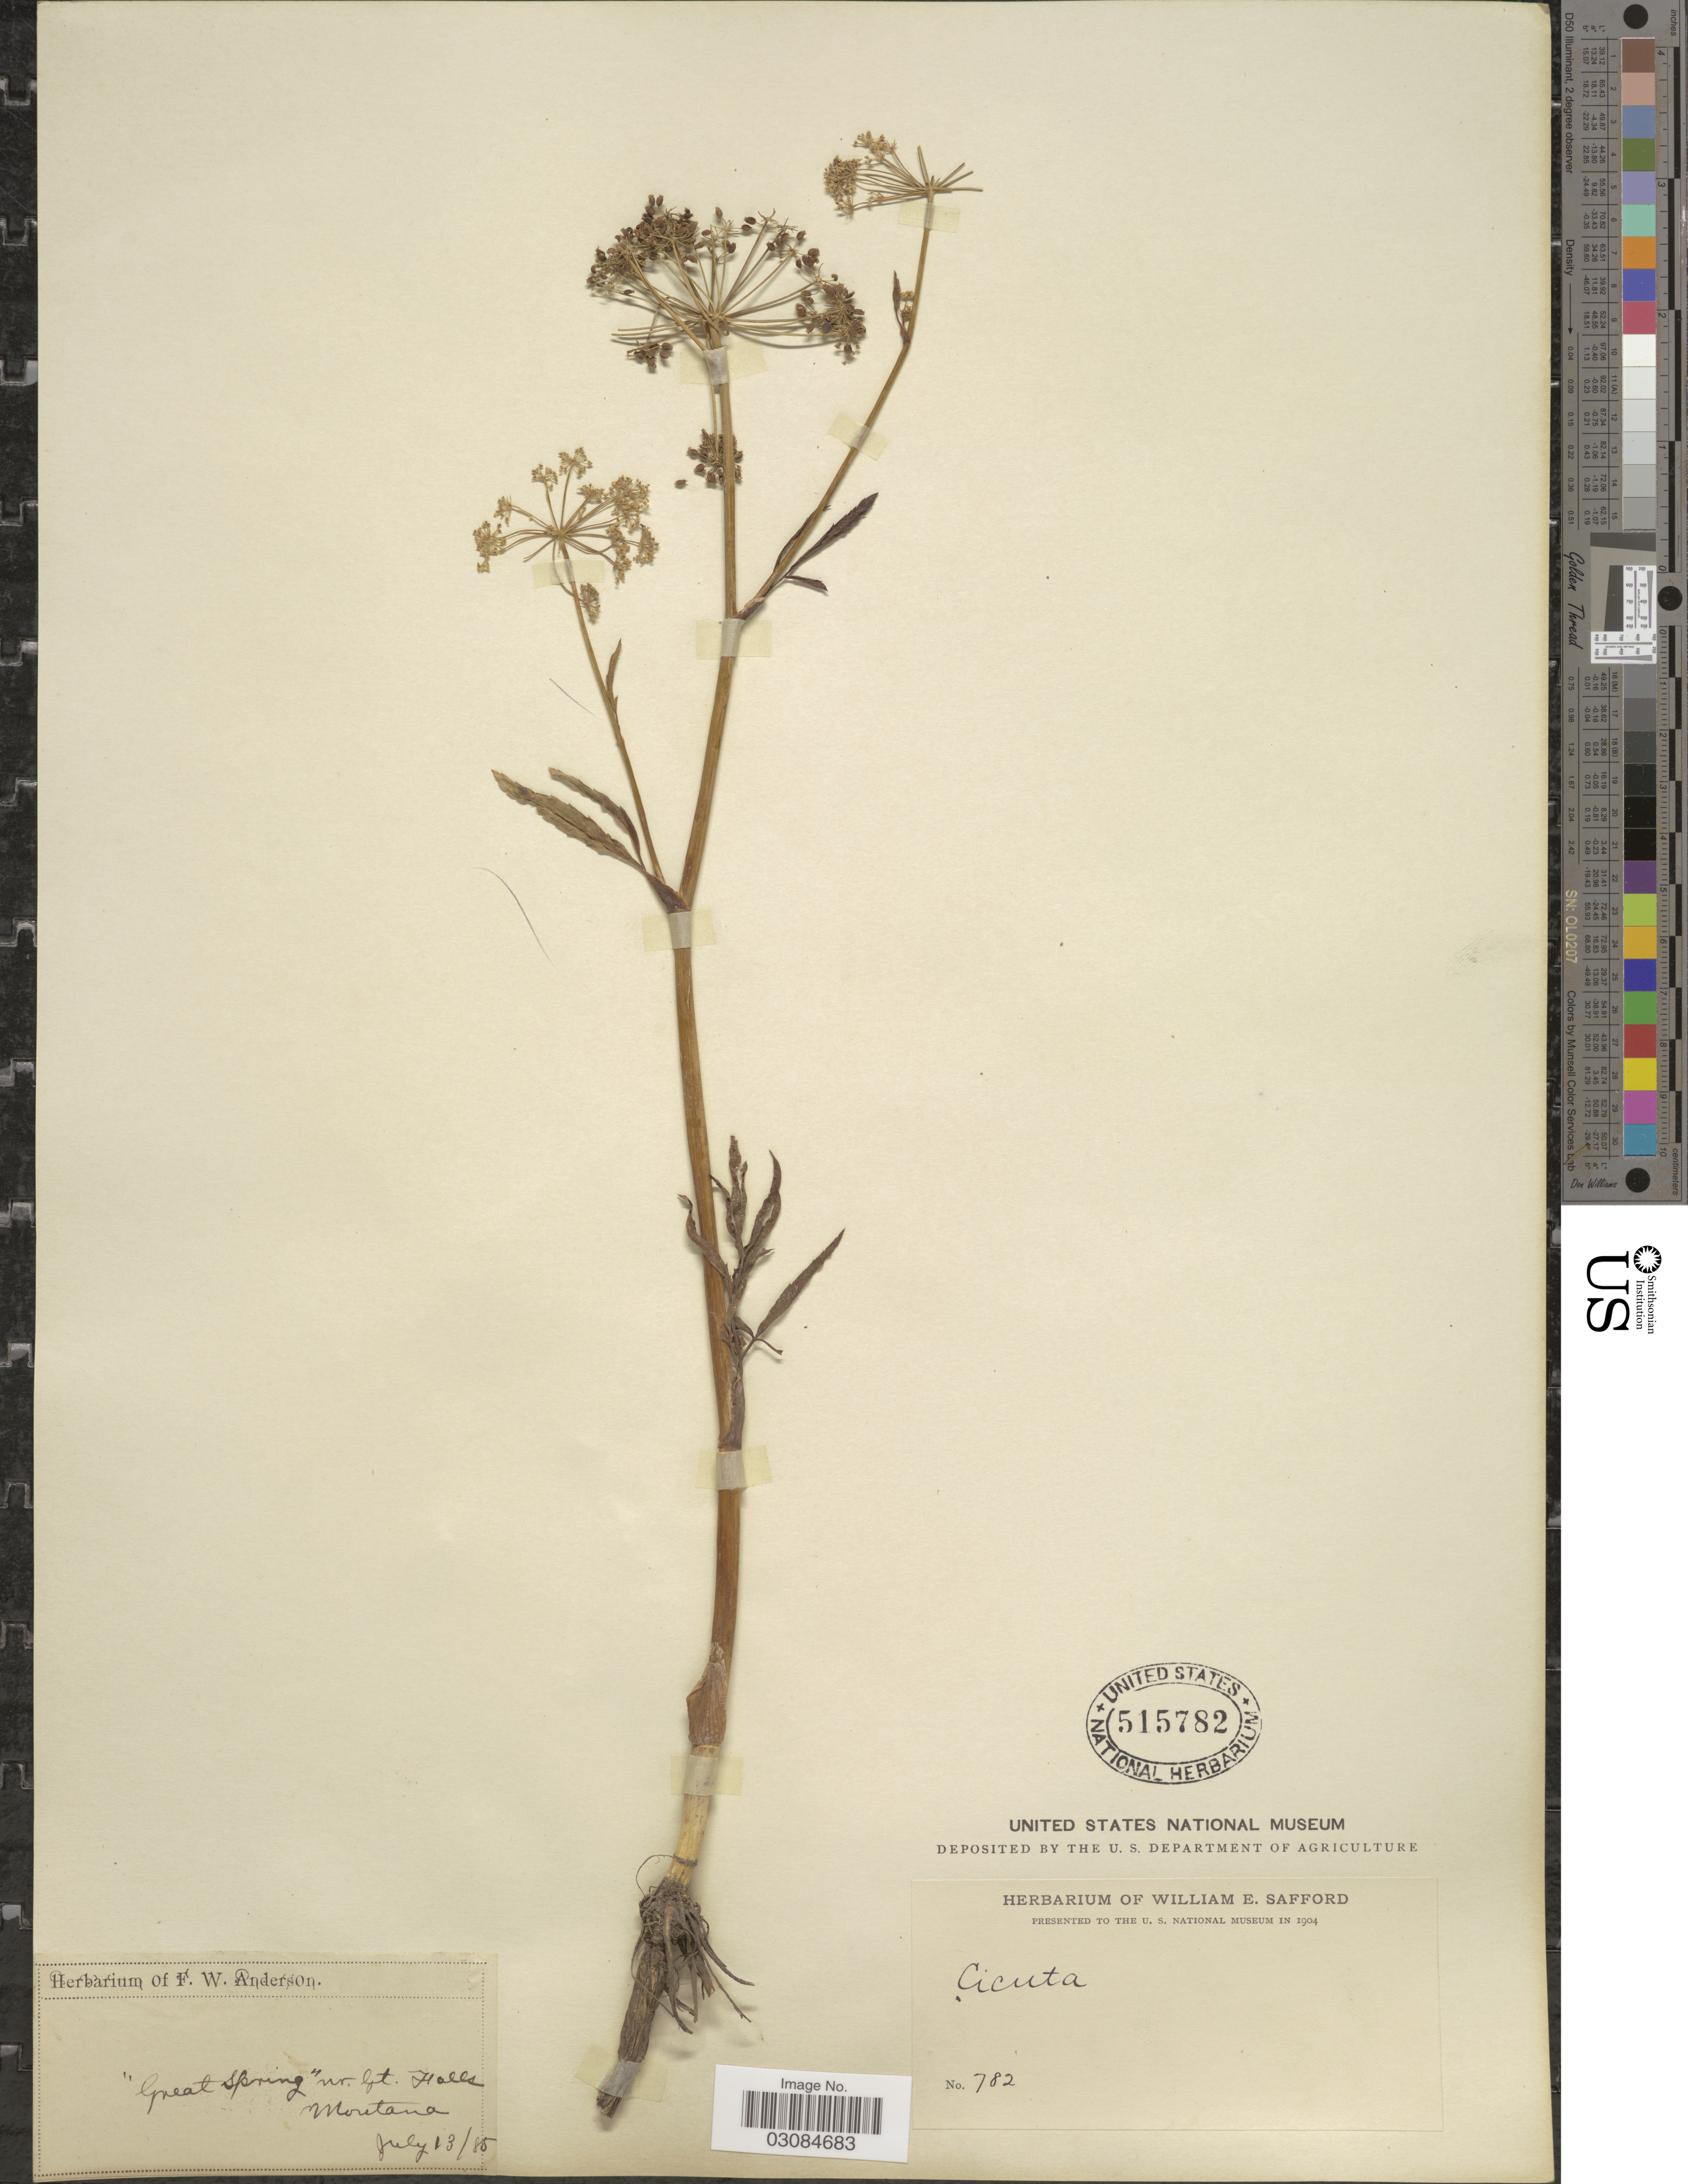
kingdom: Plantae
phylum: Tracheophyta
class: Magnoliopsida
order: Apiales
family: Apiaceae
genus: Cicuta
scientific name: Cicuta occidentalis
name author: Greene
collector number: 782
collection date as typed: Transcribed d/m/y: 13/7/85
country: United States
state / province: Montana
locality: Great Spring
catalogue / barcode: US 515782